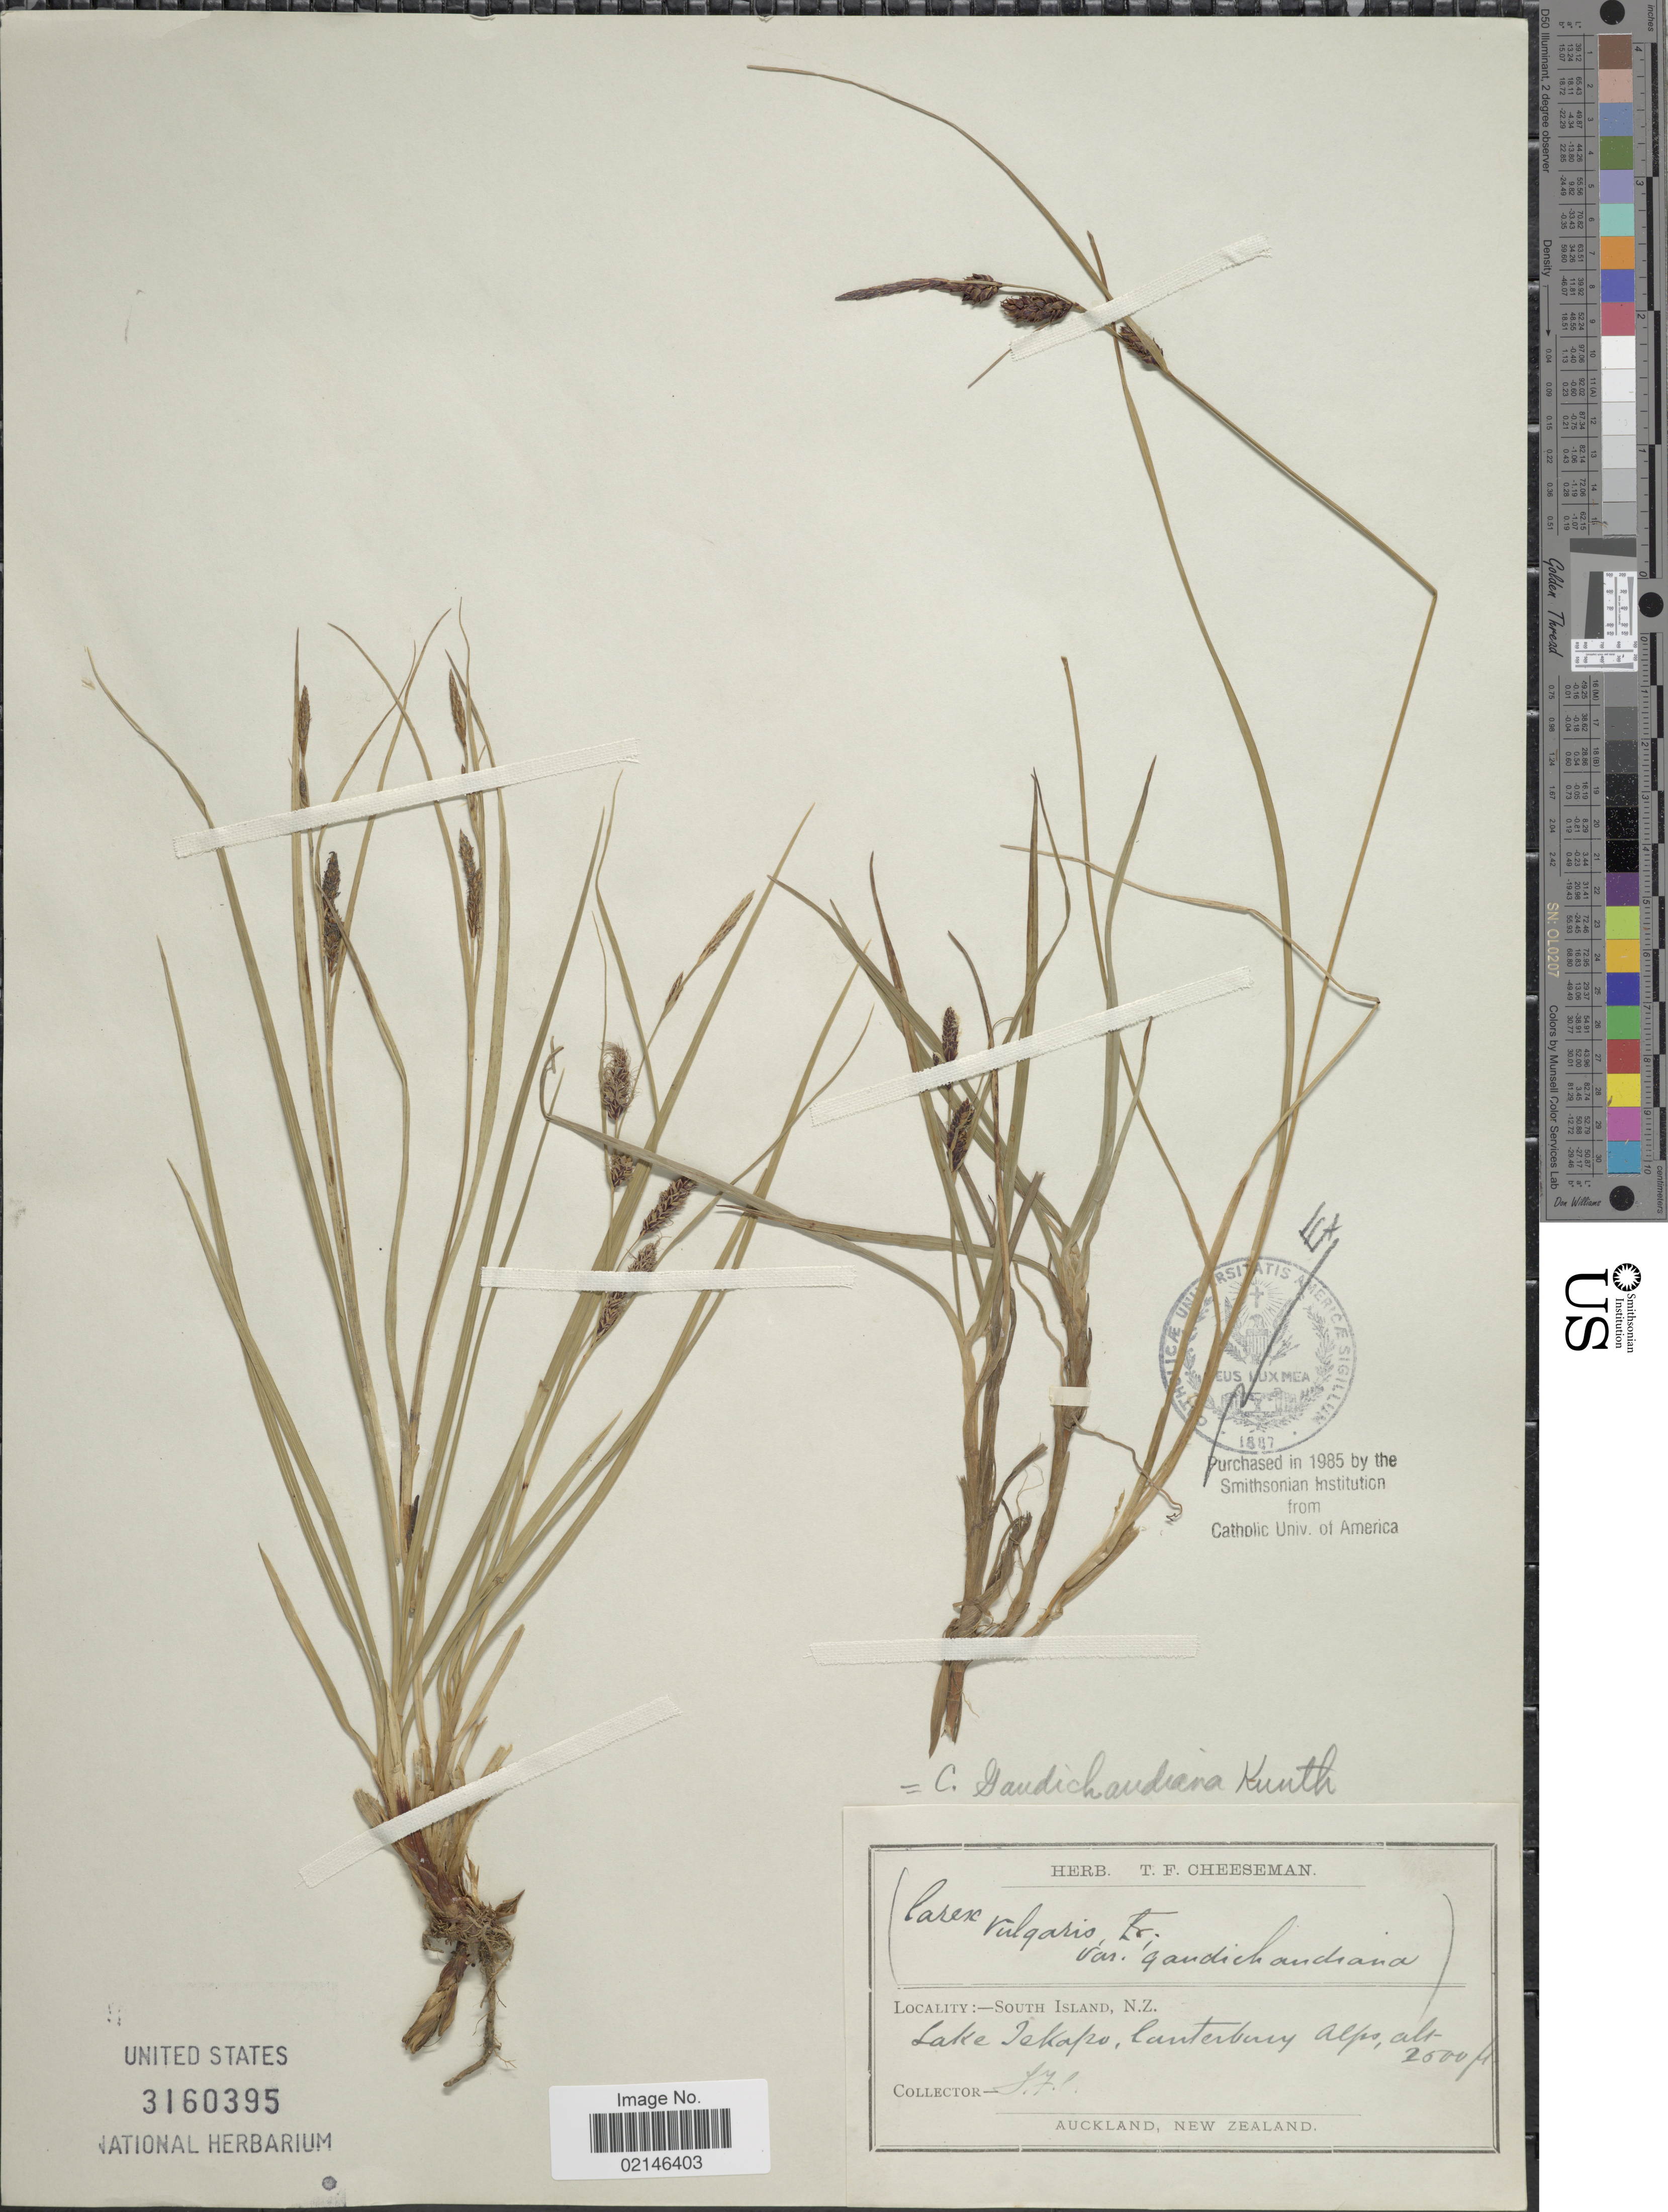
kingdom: Plantae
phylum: Tracheophyta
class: Liliopsida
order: Poales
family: Cyperaceae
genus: Carex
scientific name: Carex gaudichaudiana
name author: Kunth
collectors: T. F. Cheeseman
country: New Zealand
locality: South Island, lake Tekapo, Canterbury Alpes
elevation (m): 762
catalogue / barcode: US 3160395